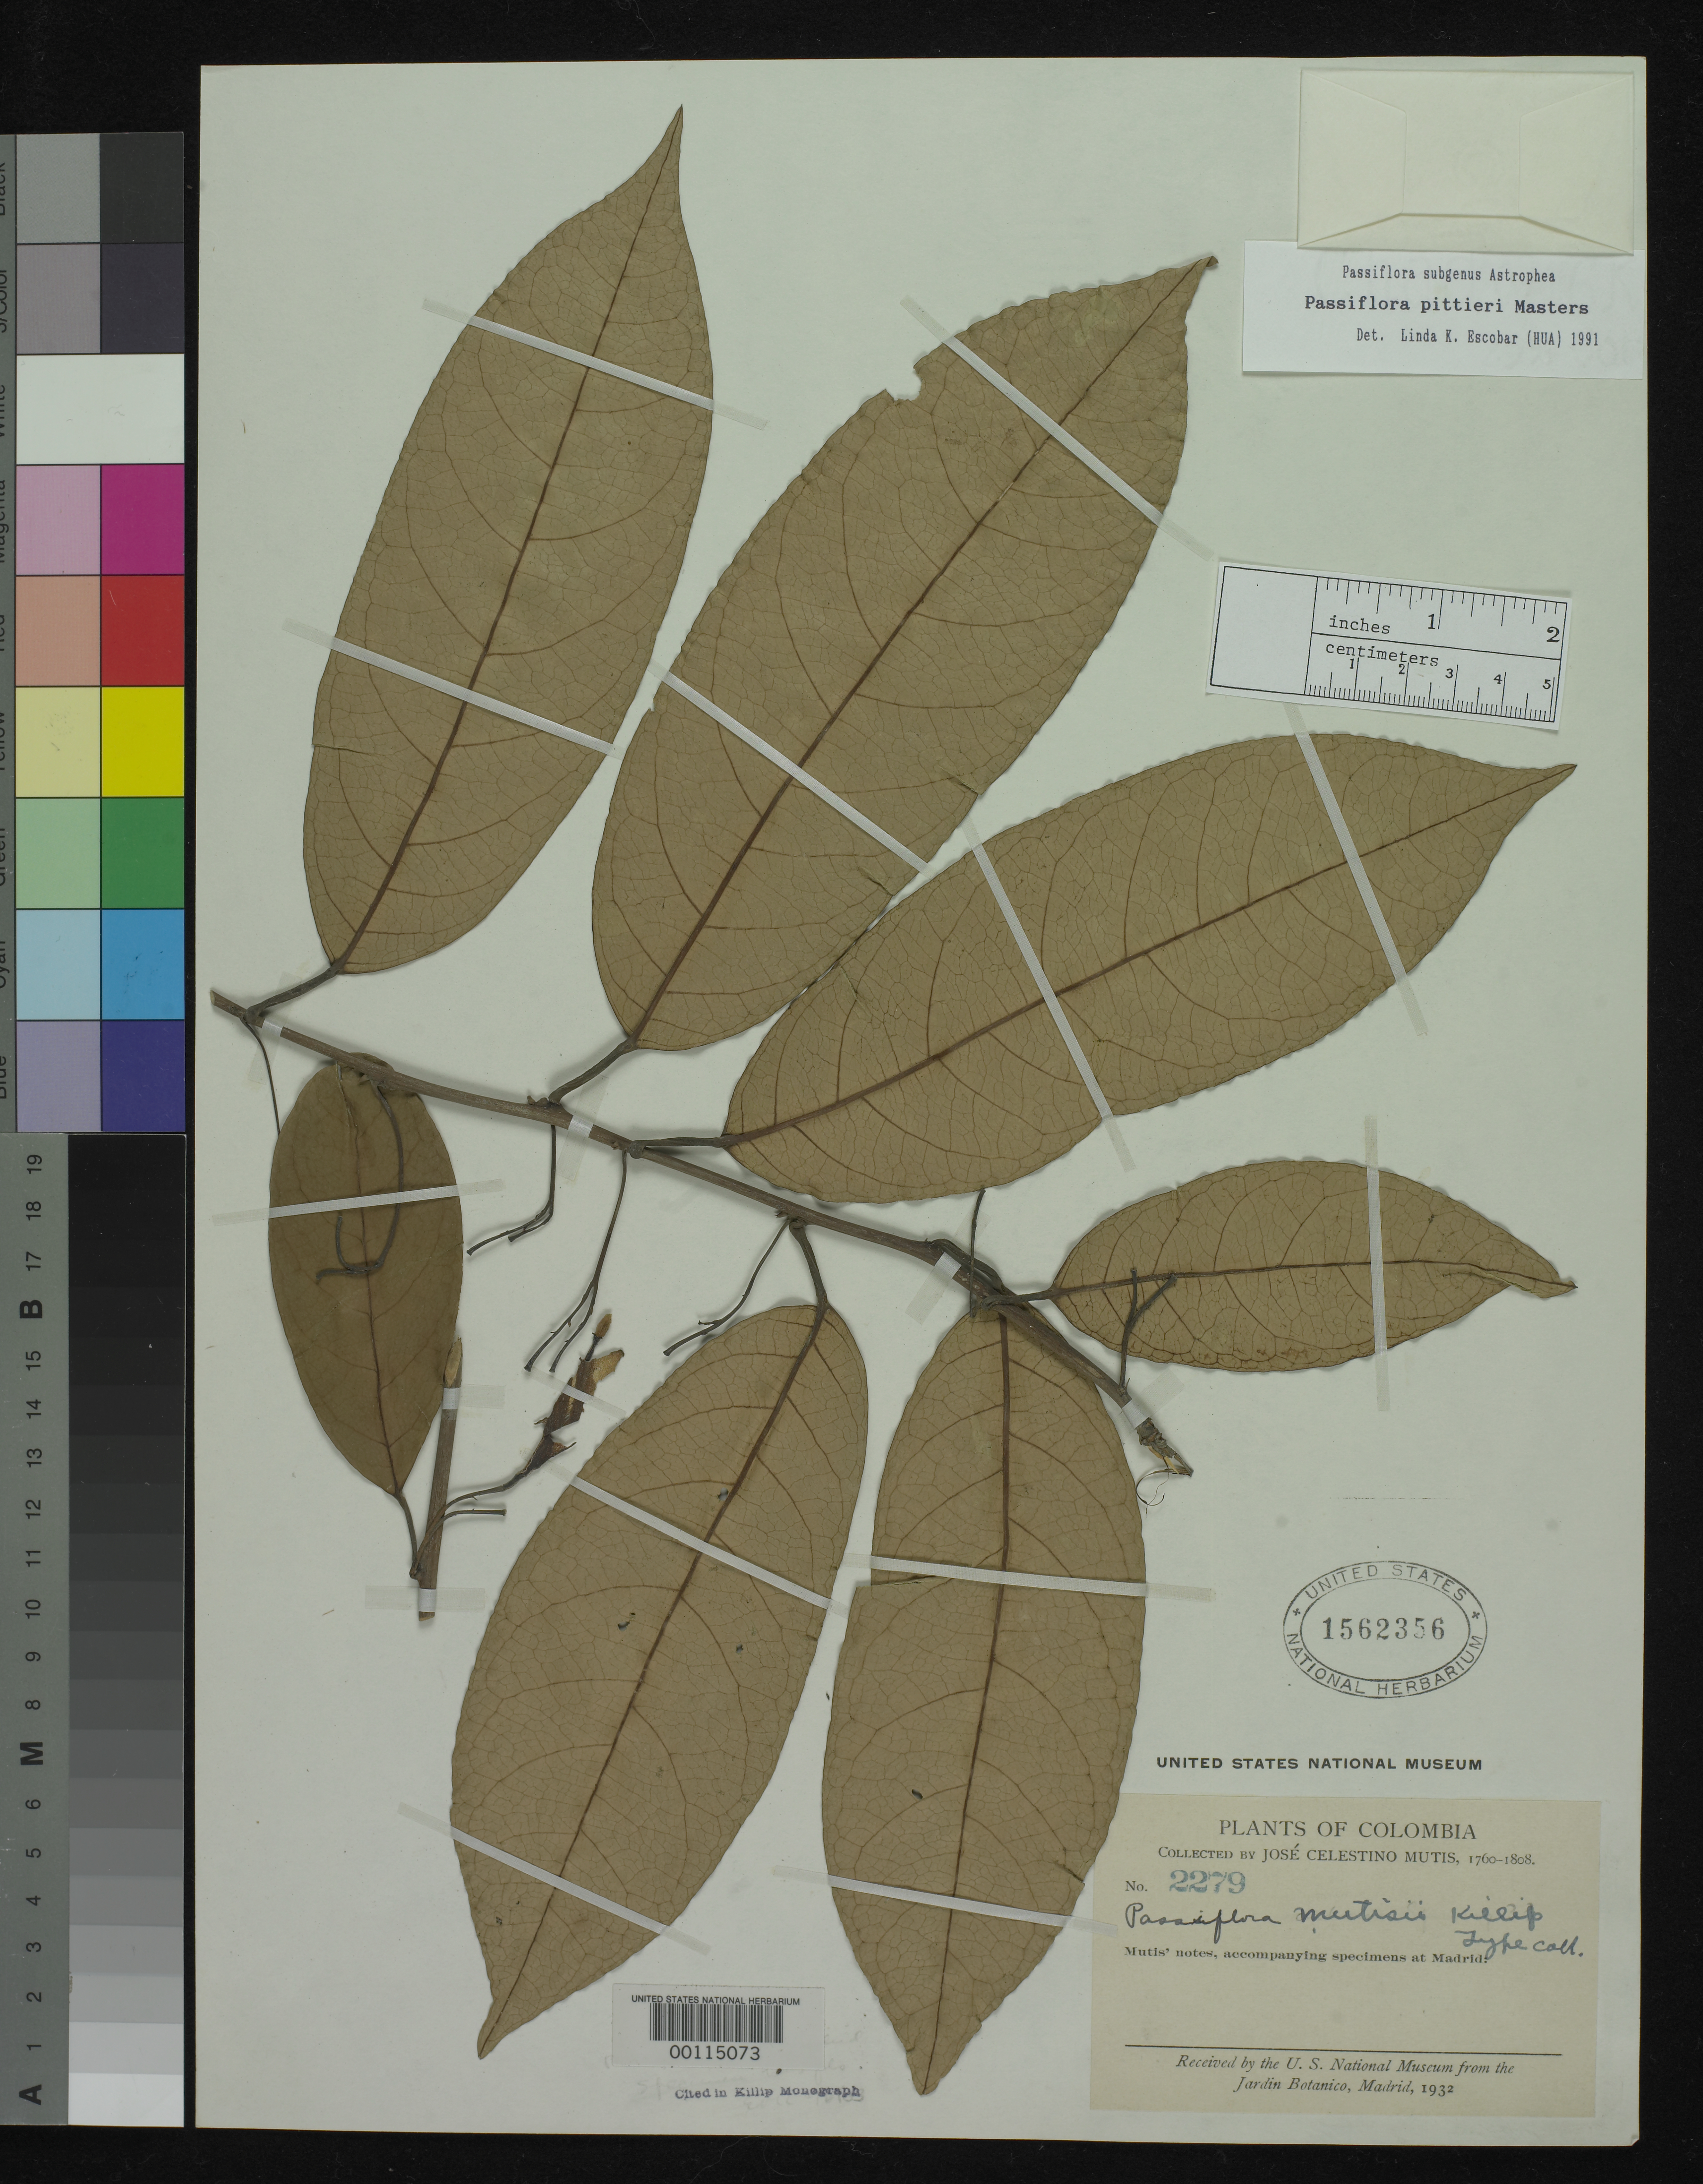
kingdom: Plantae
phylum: Tracheophyta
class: Magnoliopsida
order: Malpighiales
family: Passifloraceae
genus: Passiflora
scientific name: Passiflora mutisii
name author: Killip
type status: Isotype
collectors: J. C. B. Mutis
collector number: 2279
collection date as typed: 1760 to -- --- 1808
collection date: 1760/1808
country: Colombia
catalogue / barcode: US 1562356